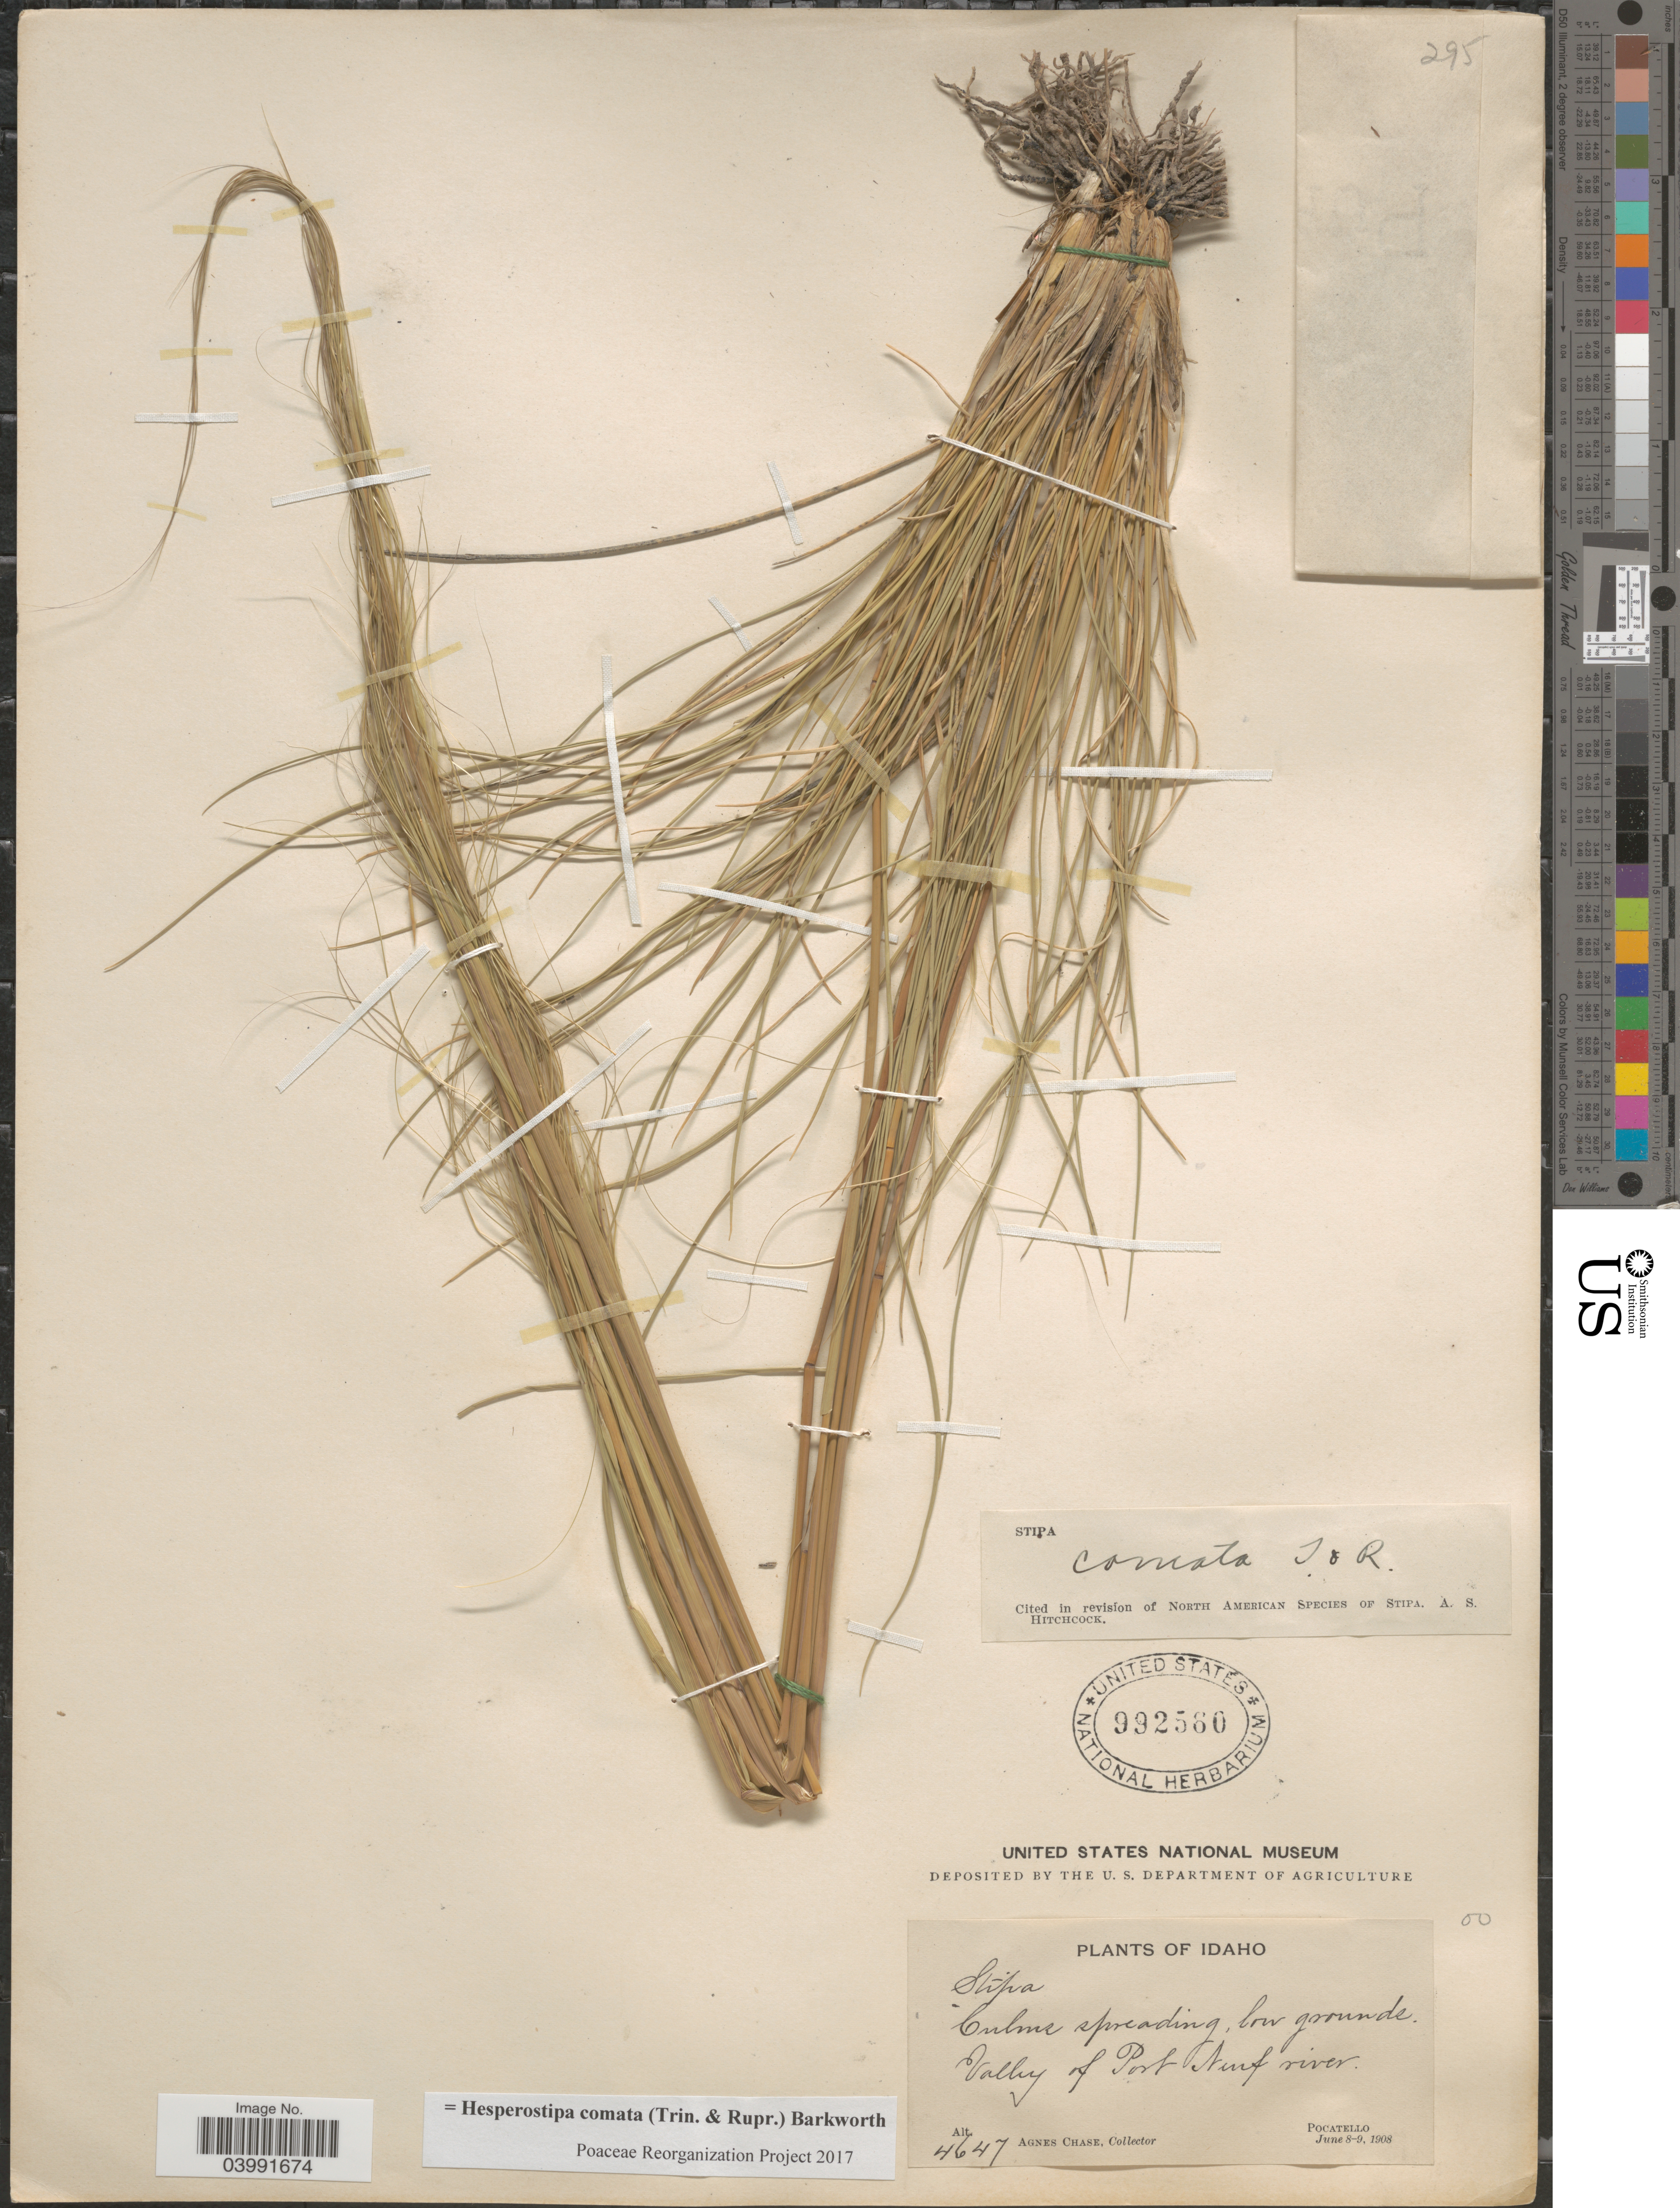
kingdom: Plantae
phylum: Tracheophyta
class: Liliopsida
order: Poales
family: Poaceae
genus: Hesperostipa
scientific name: Hesperostipa comata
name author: (Trin. & Rupr.) Barkworth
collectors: A. Chase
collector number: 4647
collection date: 1908-06-08/1908-06-09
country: United States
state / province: Idaho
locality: Valley of Port Neuf river. Pocatello.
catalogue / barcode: US 992560